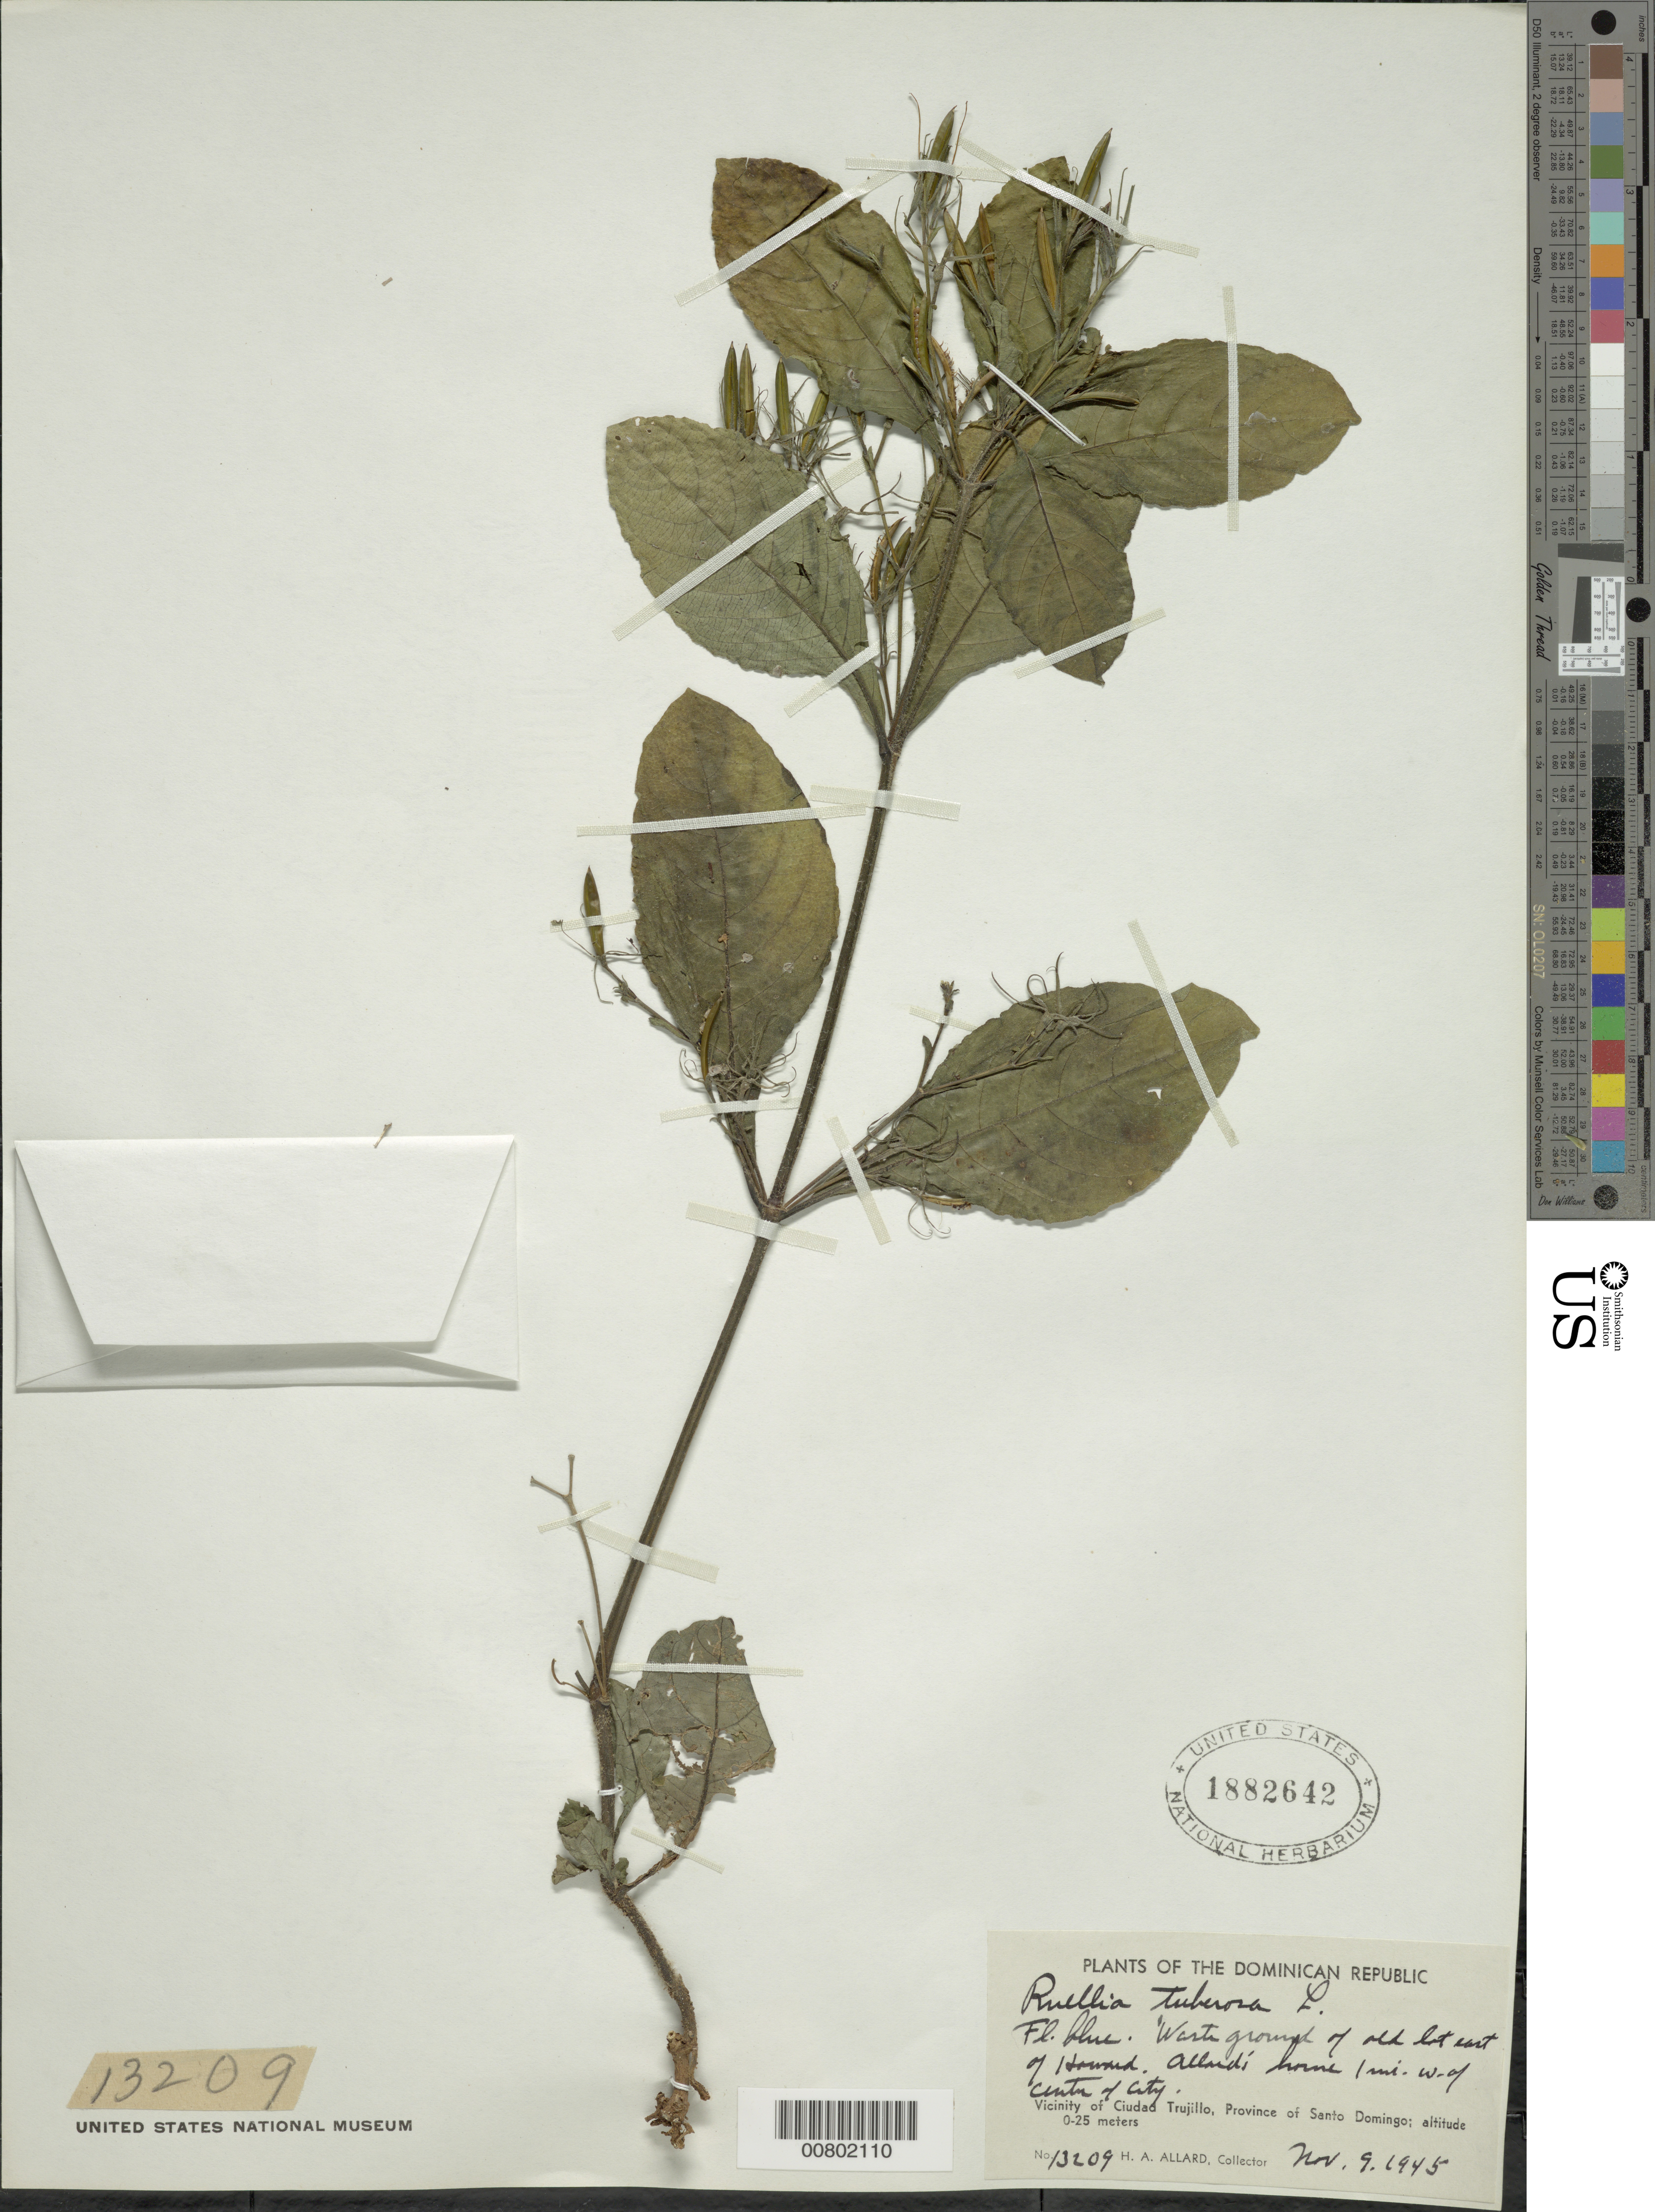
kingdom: Plantae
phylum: Tracheophyta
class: Magnoliopsida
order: Lamiales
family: Acanthaceae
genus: Ruellia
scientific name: Ruellia tuberosa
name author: L.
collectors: H. A. Allard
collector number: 13209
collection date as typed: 09 Nov 1945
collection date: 1945-11-09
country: Dominican Republic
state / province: Distrito Nacional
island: Hispaniola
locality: Vicinity of Santo Domingo, old lot E of Howard Allard's home, 1 mi W of center of city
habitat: Waste ground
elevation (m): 0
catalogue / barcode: US 1882642